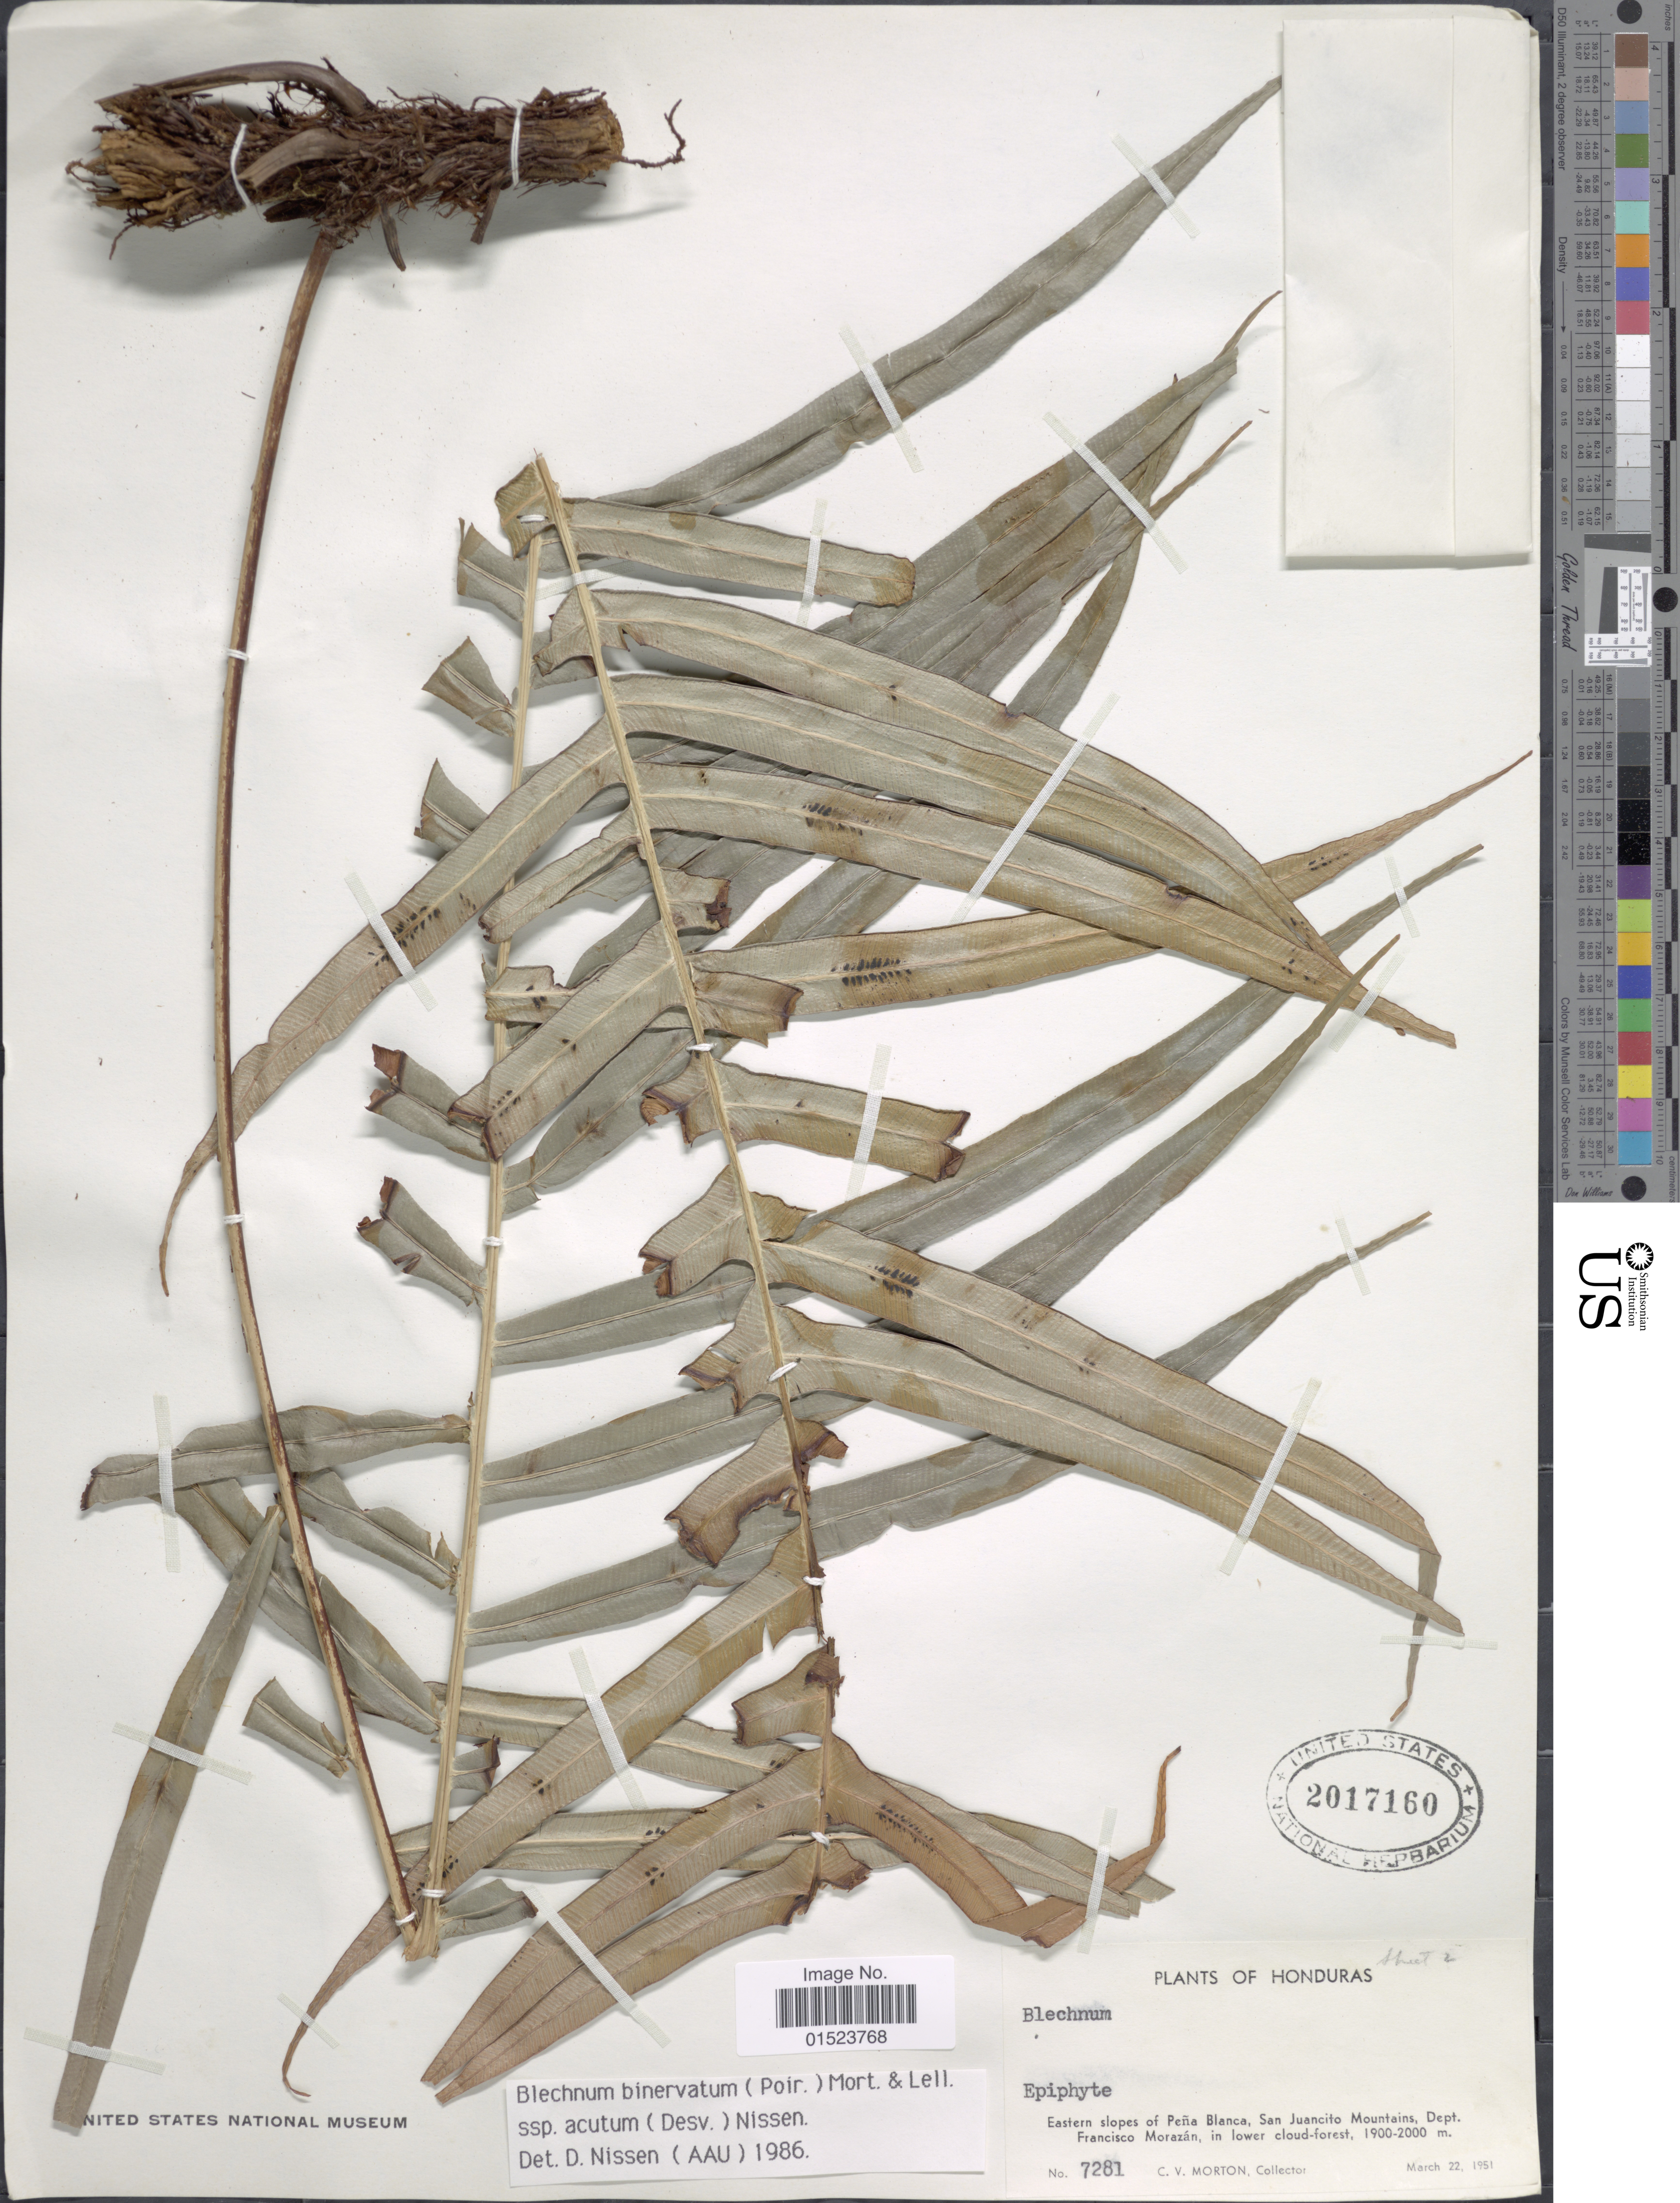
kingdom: Plantae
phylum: Tracheophyta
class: Polypodiopsida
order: Polypodiales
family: Blechnaceae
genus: Blechnum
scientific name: Blechnum ensiforme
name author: (Liebm.) C. Chr.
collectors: C. V. Morton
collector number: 7281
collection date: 1951-03-22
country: Honduras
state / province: Fco. Morazán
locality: Eastern slopes of Peña Blanca, San Juancito Mountains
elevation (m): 1900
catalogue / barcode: US 2017160